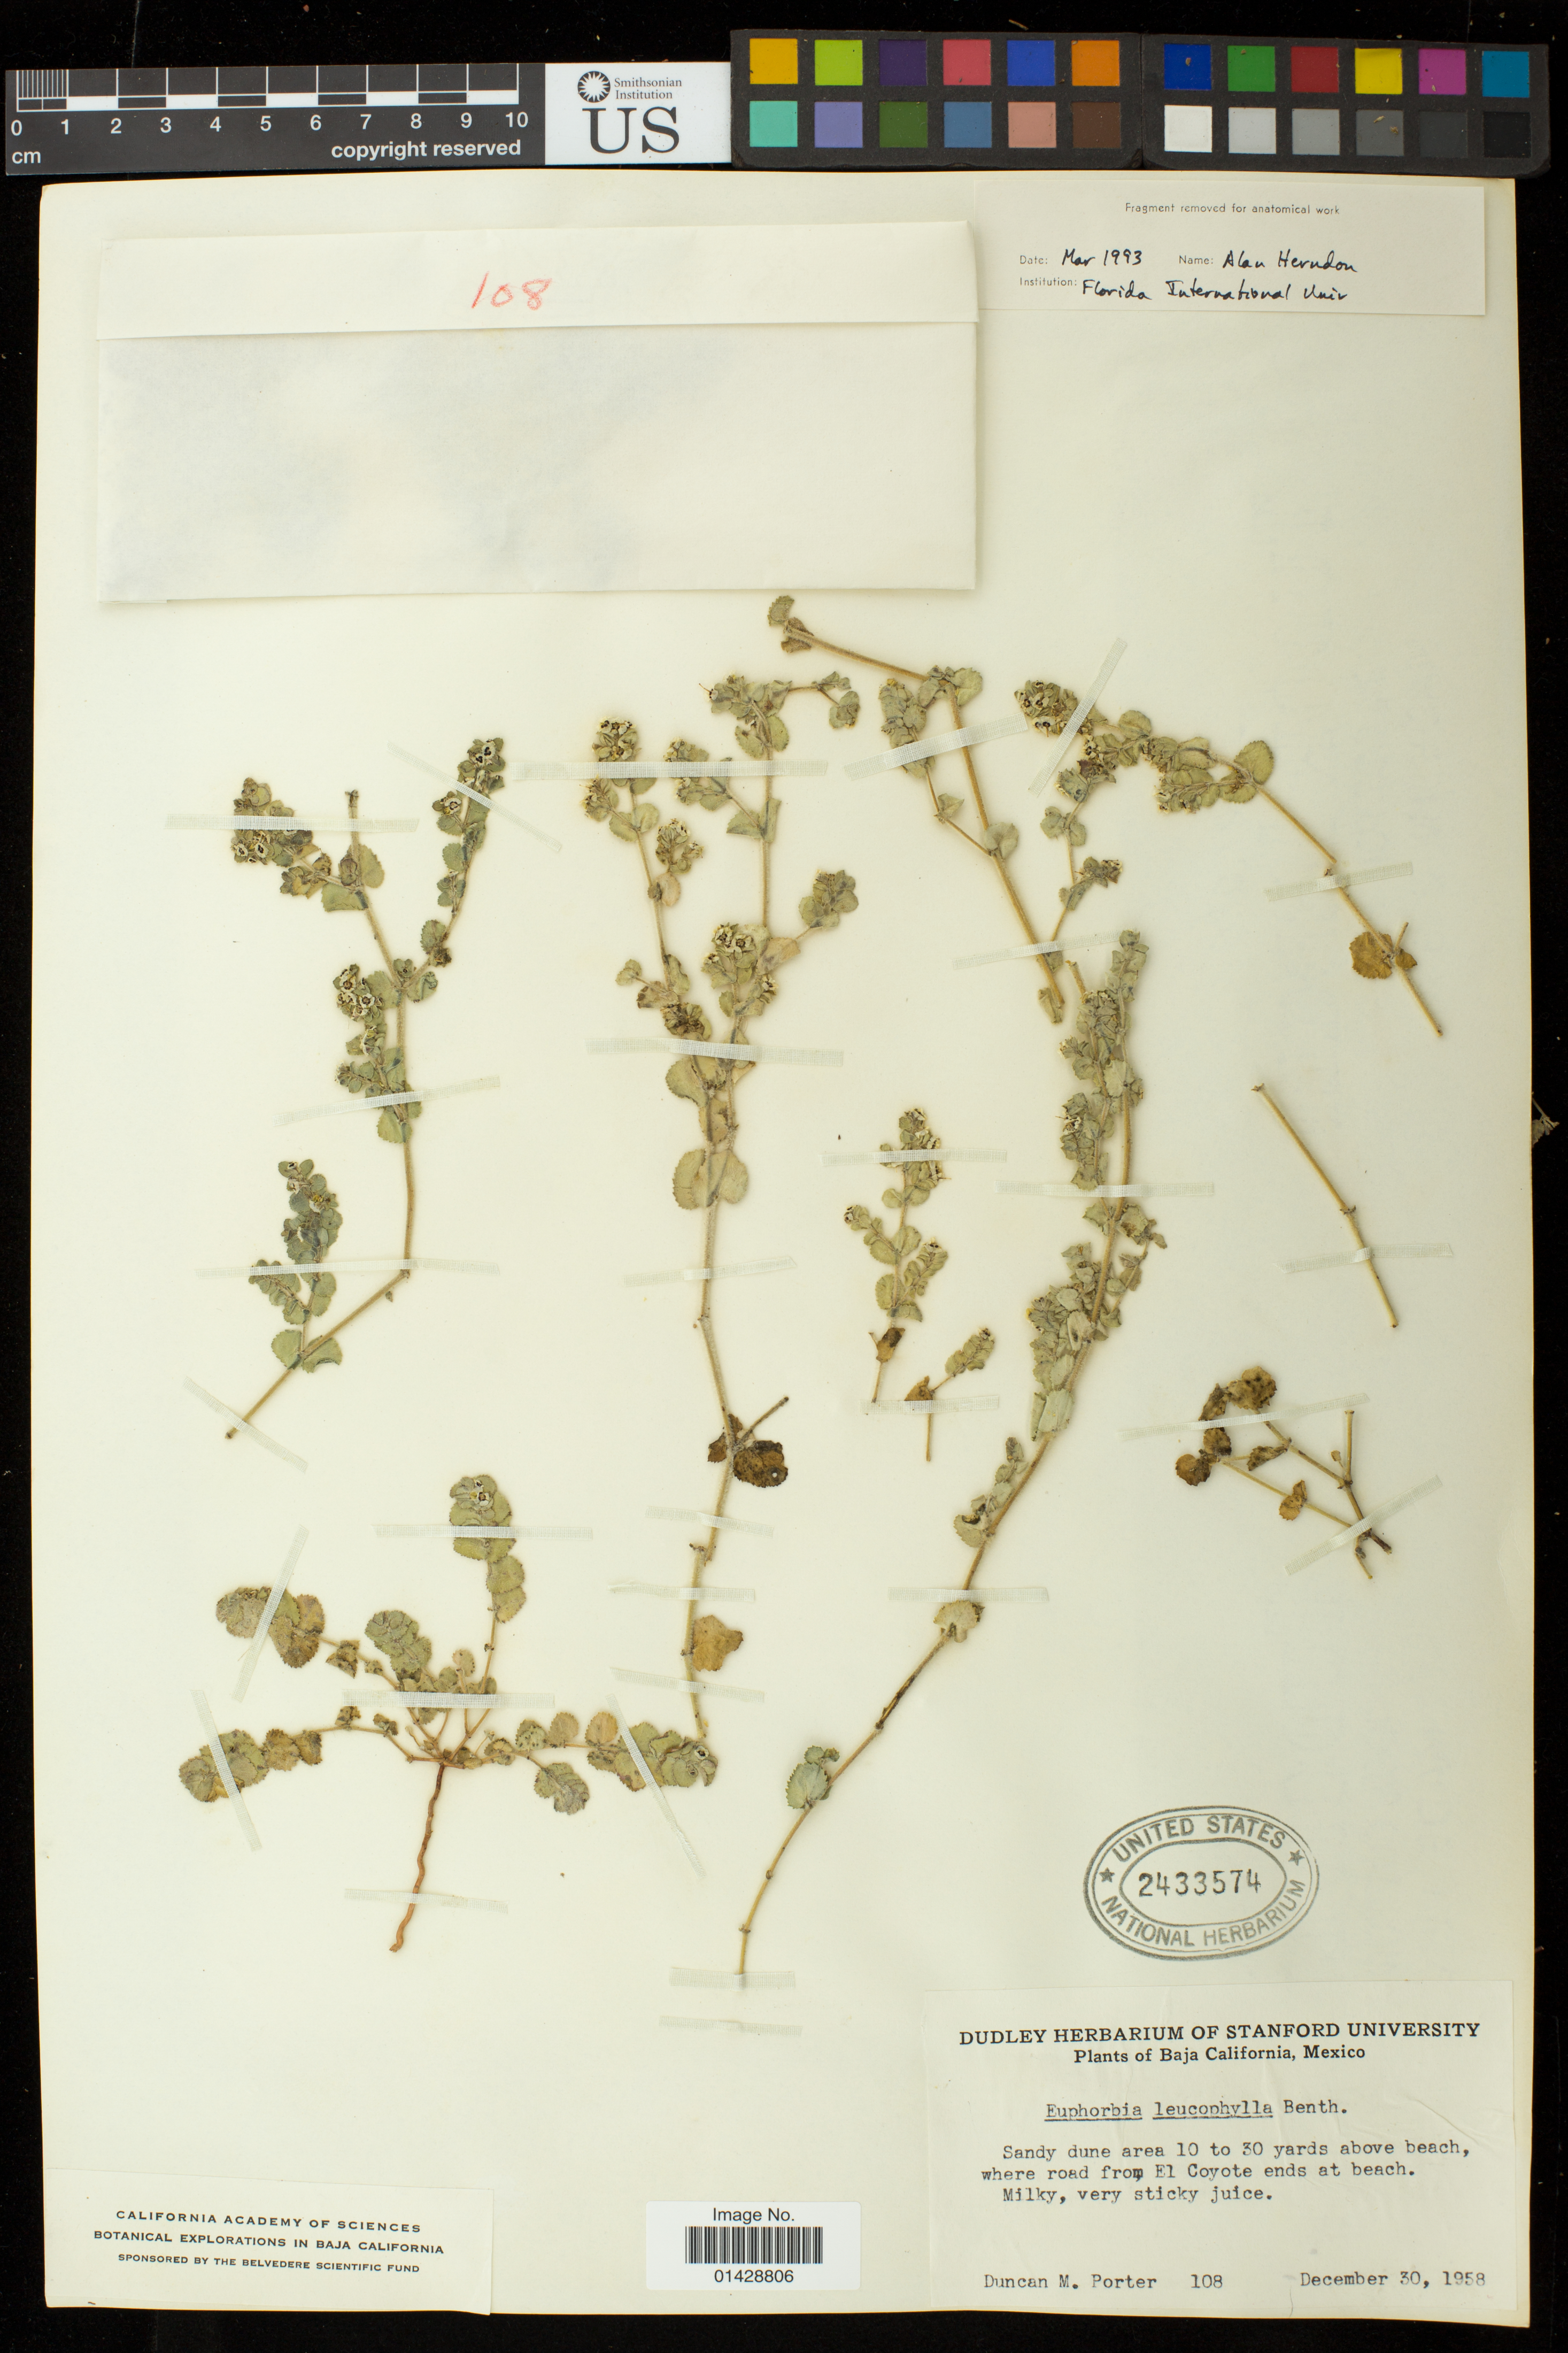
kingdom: Plantae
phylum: Tracheophyta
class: Magnoliopsida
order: Malpighiales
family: Euphorbiaceae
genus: Euphorbia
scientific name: Euphorbia leucophylla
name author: Benth.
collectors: D. Porter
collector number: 108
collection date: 1958-12-30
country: Mexico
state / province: Baja California Sur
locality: Sandy dune area 10 to 30 yards above beach, where road from El Coyote ends at beach.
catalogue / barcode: US 2433574